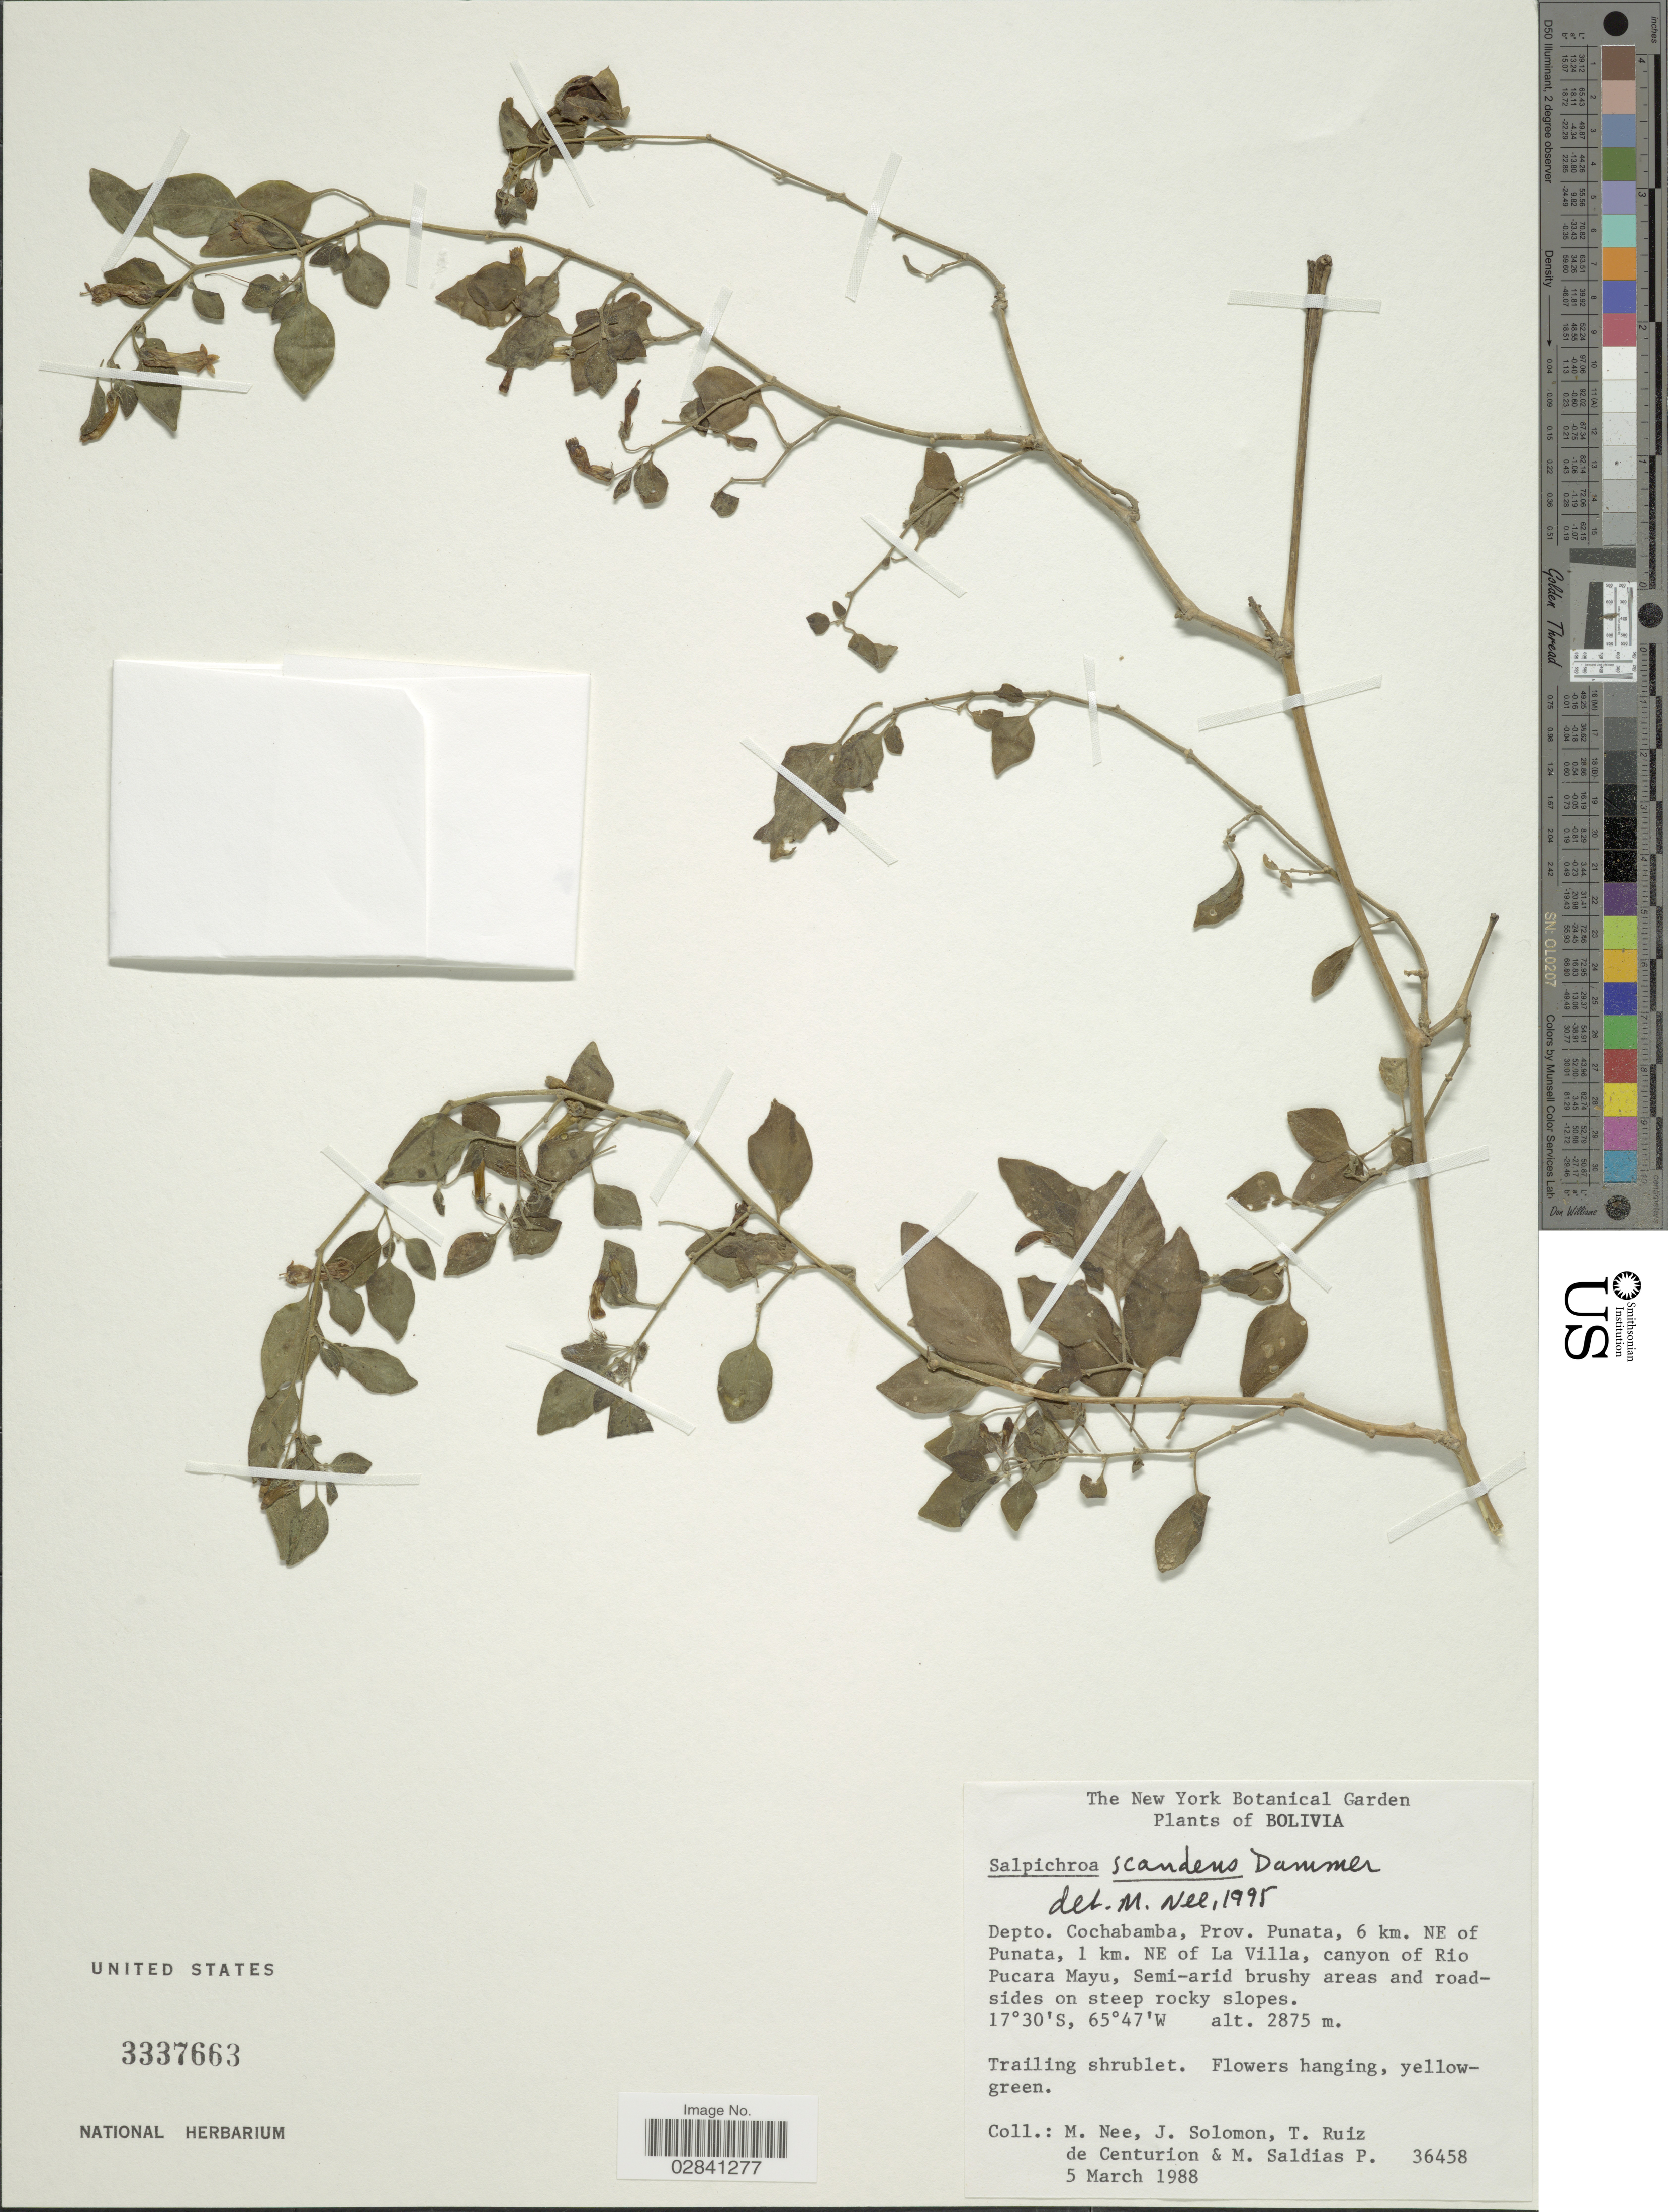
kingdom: Plantae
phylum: Tracheophyta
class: Magnoliopsida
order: Solanales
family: Solanaceae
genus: Salpichroa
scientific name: Salpichroa scandens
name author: Dammer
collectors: M. Nee, J. Solomon, T. De Centurion & M. Saldias P.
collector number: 36458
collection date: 1988-03-05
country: Bolivia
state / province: Cochabamba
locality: Depto. Cochabamba, Prov. Punata, 6 km. NE of Punata, 1 km. NE of La Villa, canyon of Rio Puncara Mayu.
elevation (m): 2875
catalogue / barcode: US 3337663